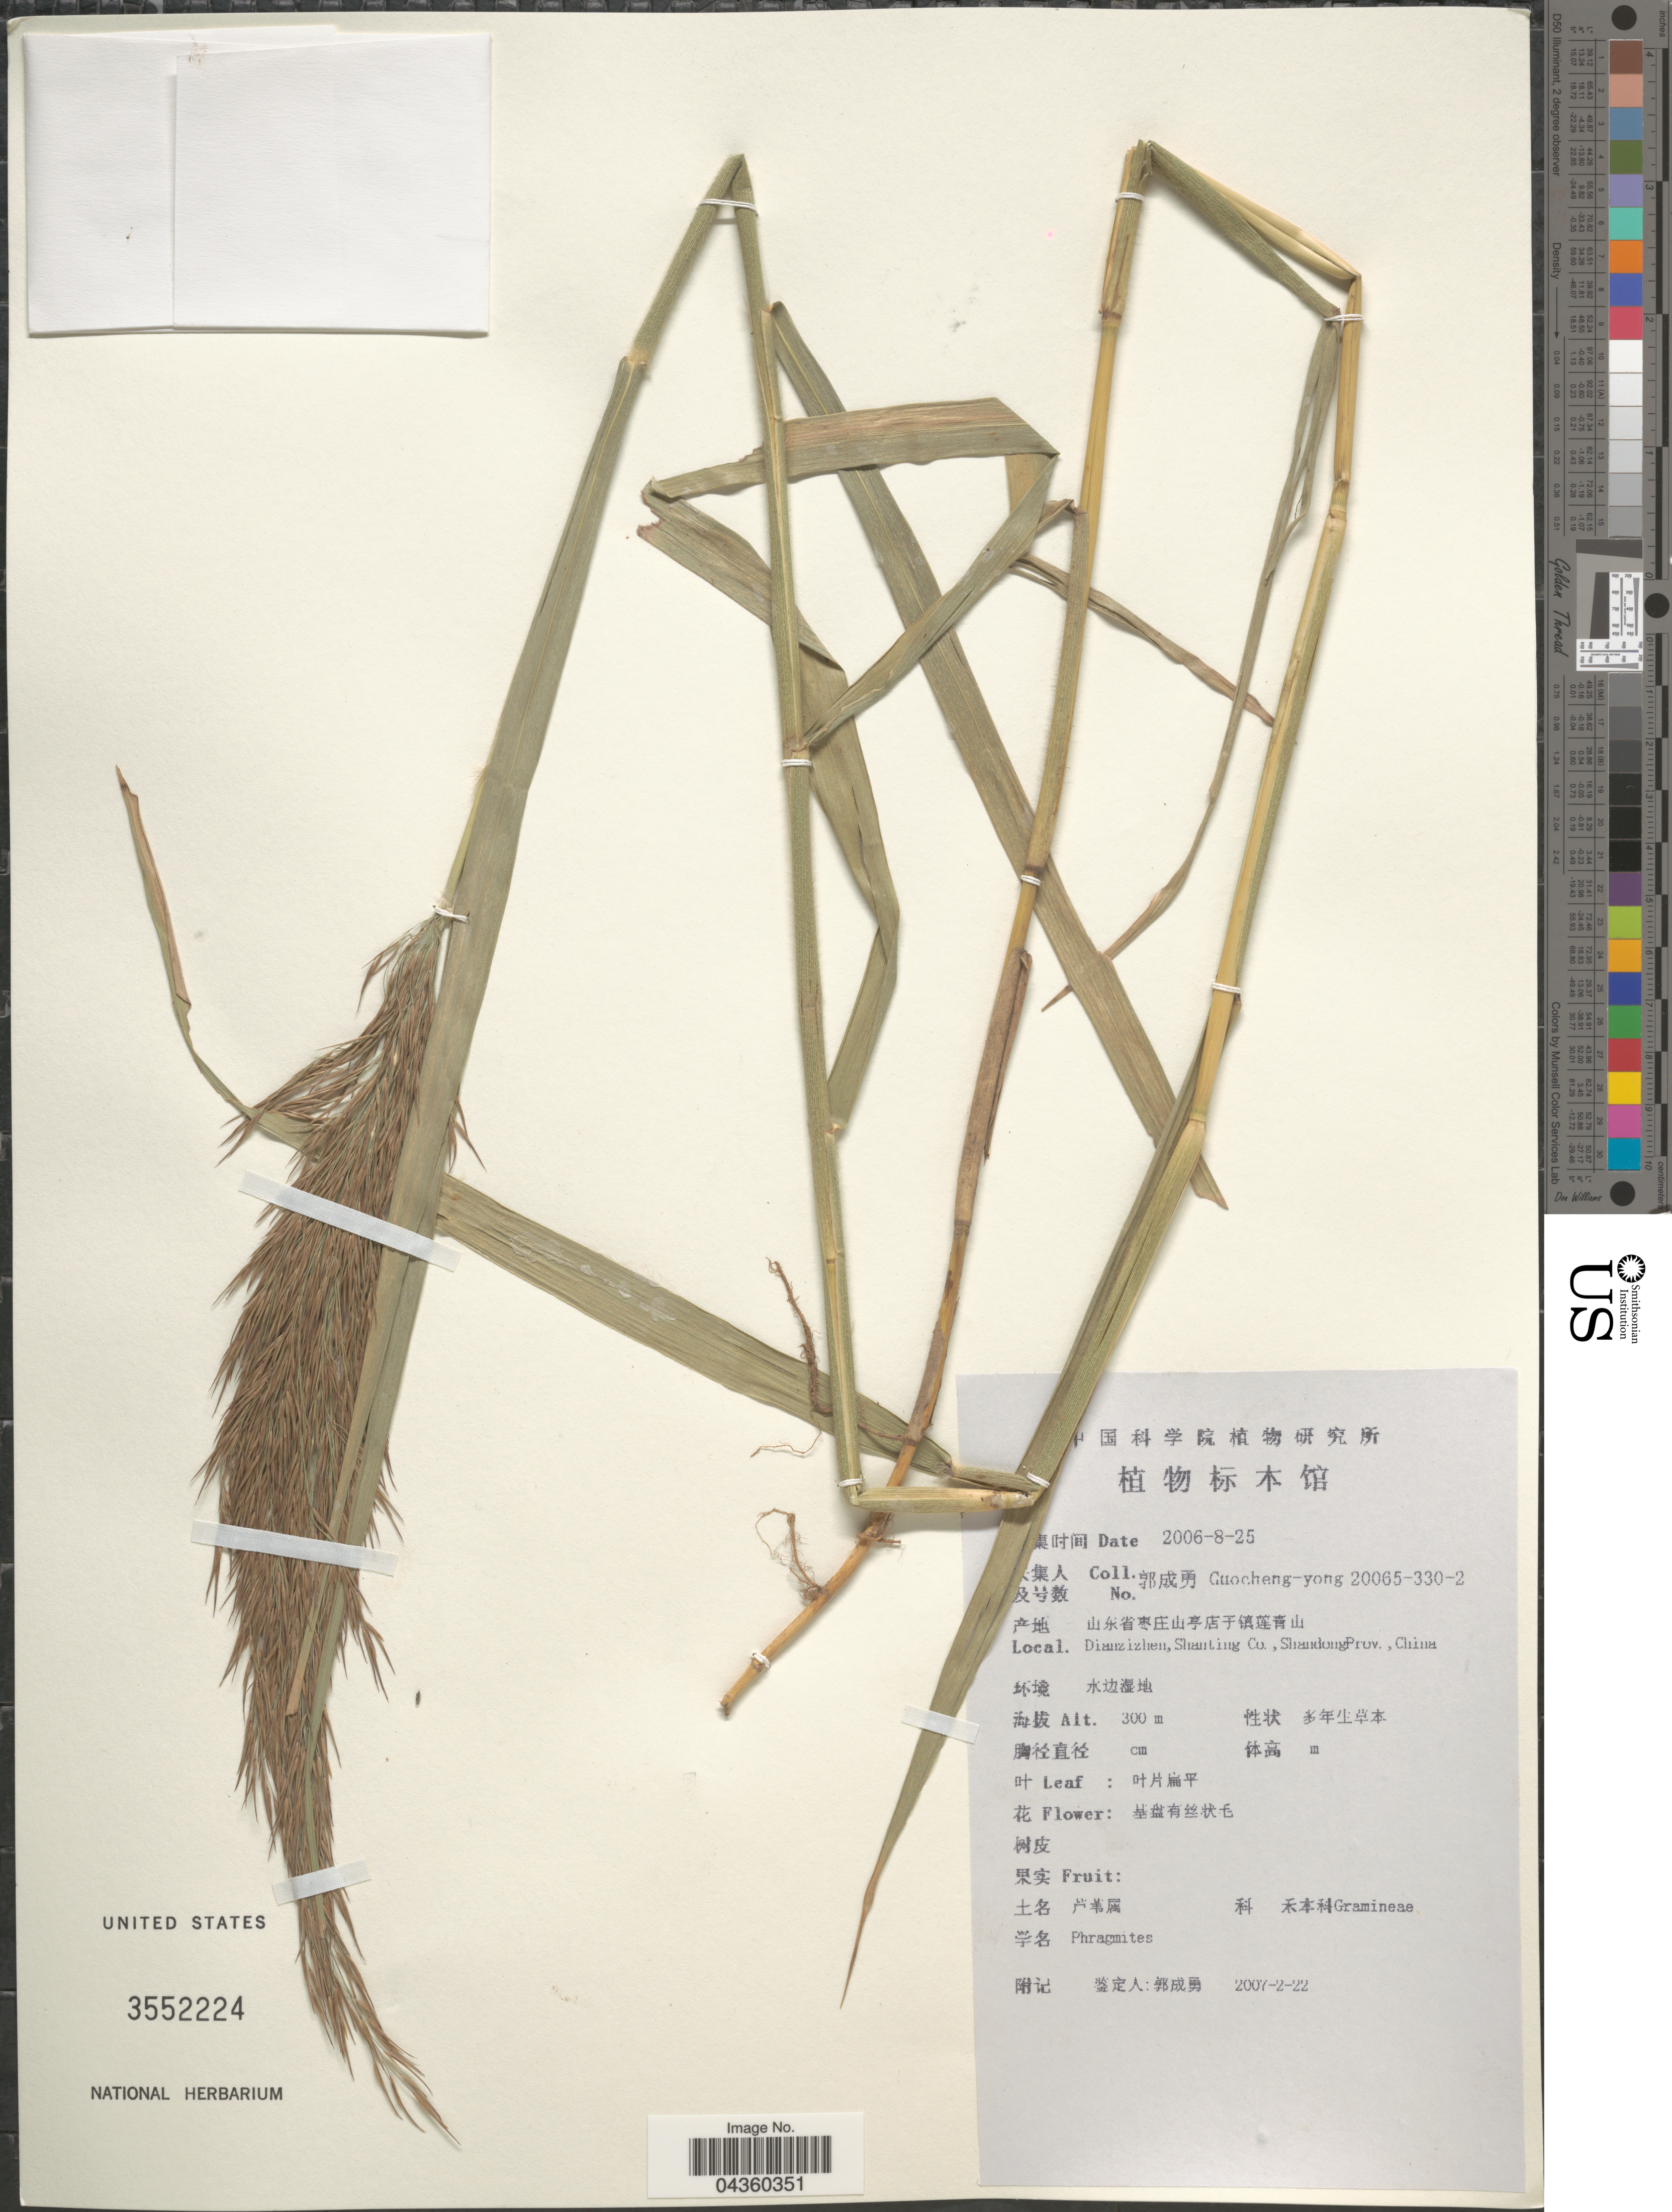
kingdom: Plantae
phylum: Tracheophyta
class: Liliopsida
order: Poales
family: Poaceae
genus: Phragmites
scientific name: Phragmites sp.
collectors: Guo cheng-yong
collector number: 20065-330-2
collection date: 2006-08-25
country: China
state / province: Shandong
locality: Dianzizhen, Shanting Co. , ShandongProv.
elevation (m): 300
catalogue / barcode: US 3552224